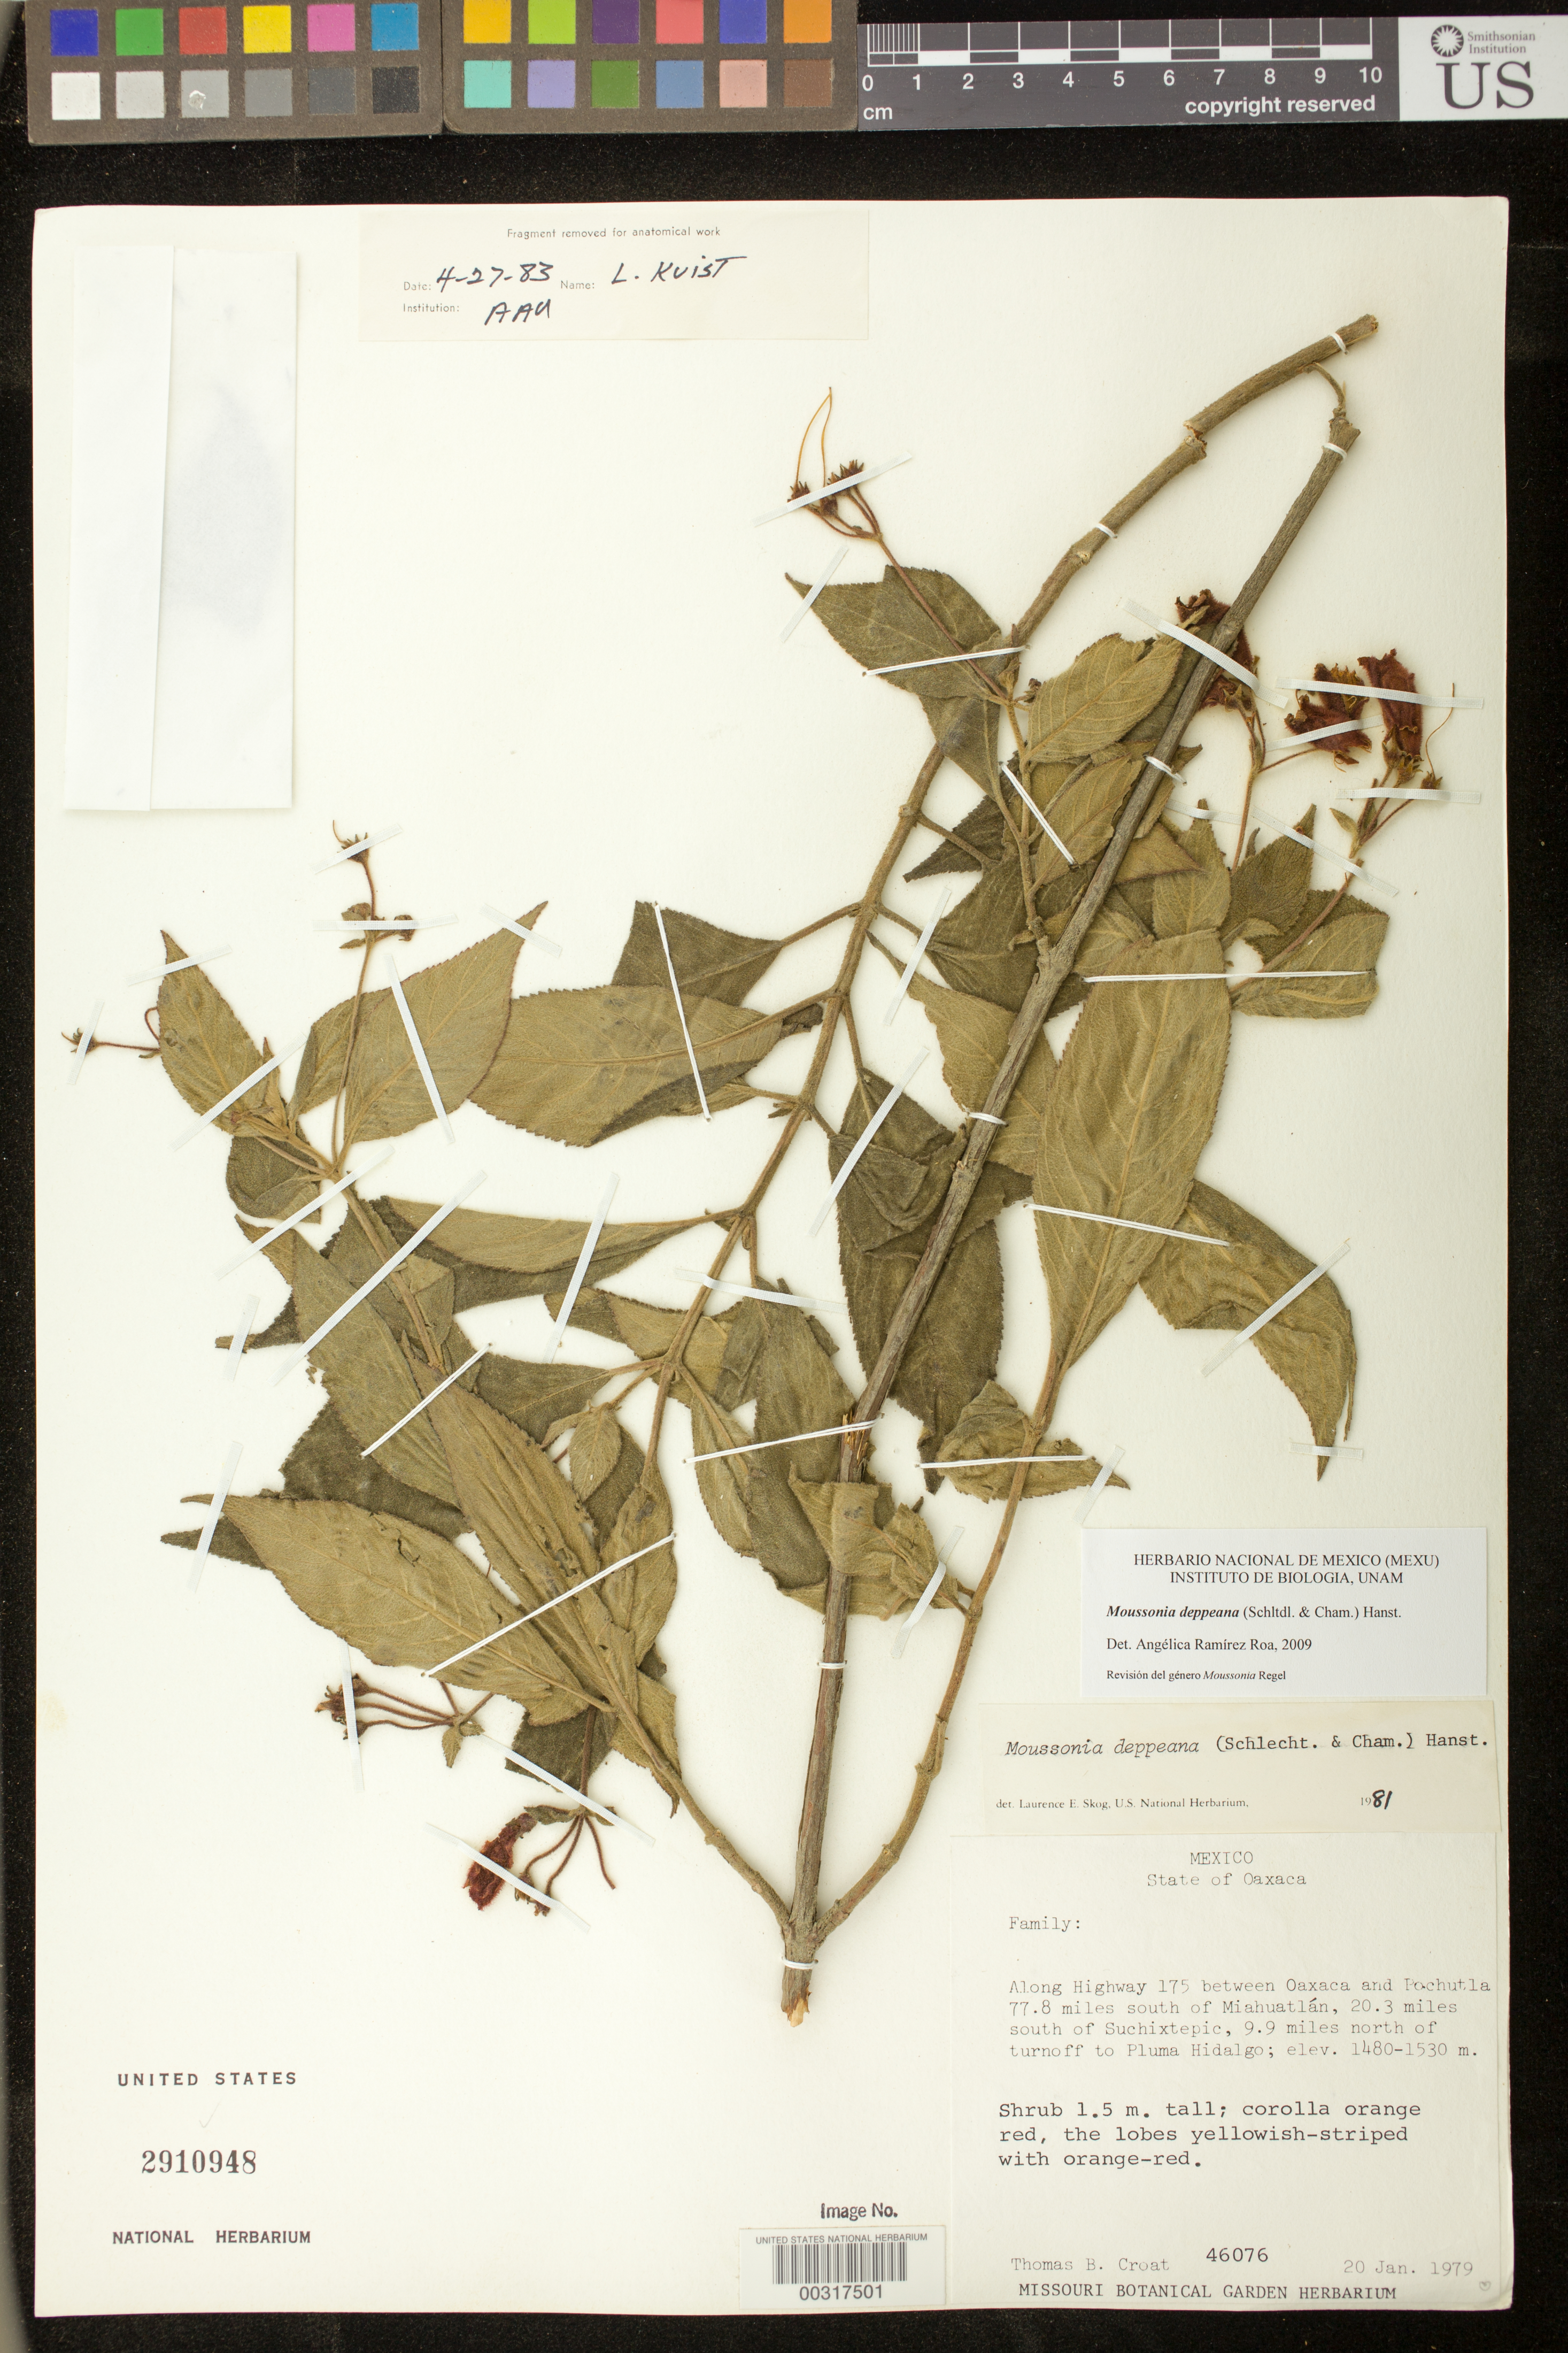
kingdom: Plantae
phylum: Tracheophyta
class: Magnoliopsida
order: Lamiales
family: Gesneriaceae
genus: Moussonia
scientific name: Moussonia deppeana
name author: (Schltdl. & Cham.) Klotzsch ex Hanst.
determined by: Ramírez-Roa, A.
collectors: T. B. Croat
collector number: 46076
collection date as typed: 20 Jan 1979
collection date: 1979-01-20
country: Mexico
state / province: Oaxaca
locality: Along highway 175 between Oaxaca and Pochutla 77.8 mi S of Miahuatlan, 20.3 mi S of Suchixtepic, ...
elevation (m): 1480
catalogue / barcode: US 2910948